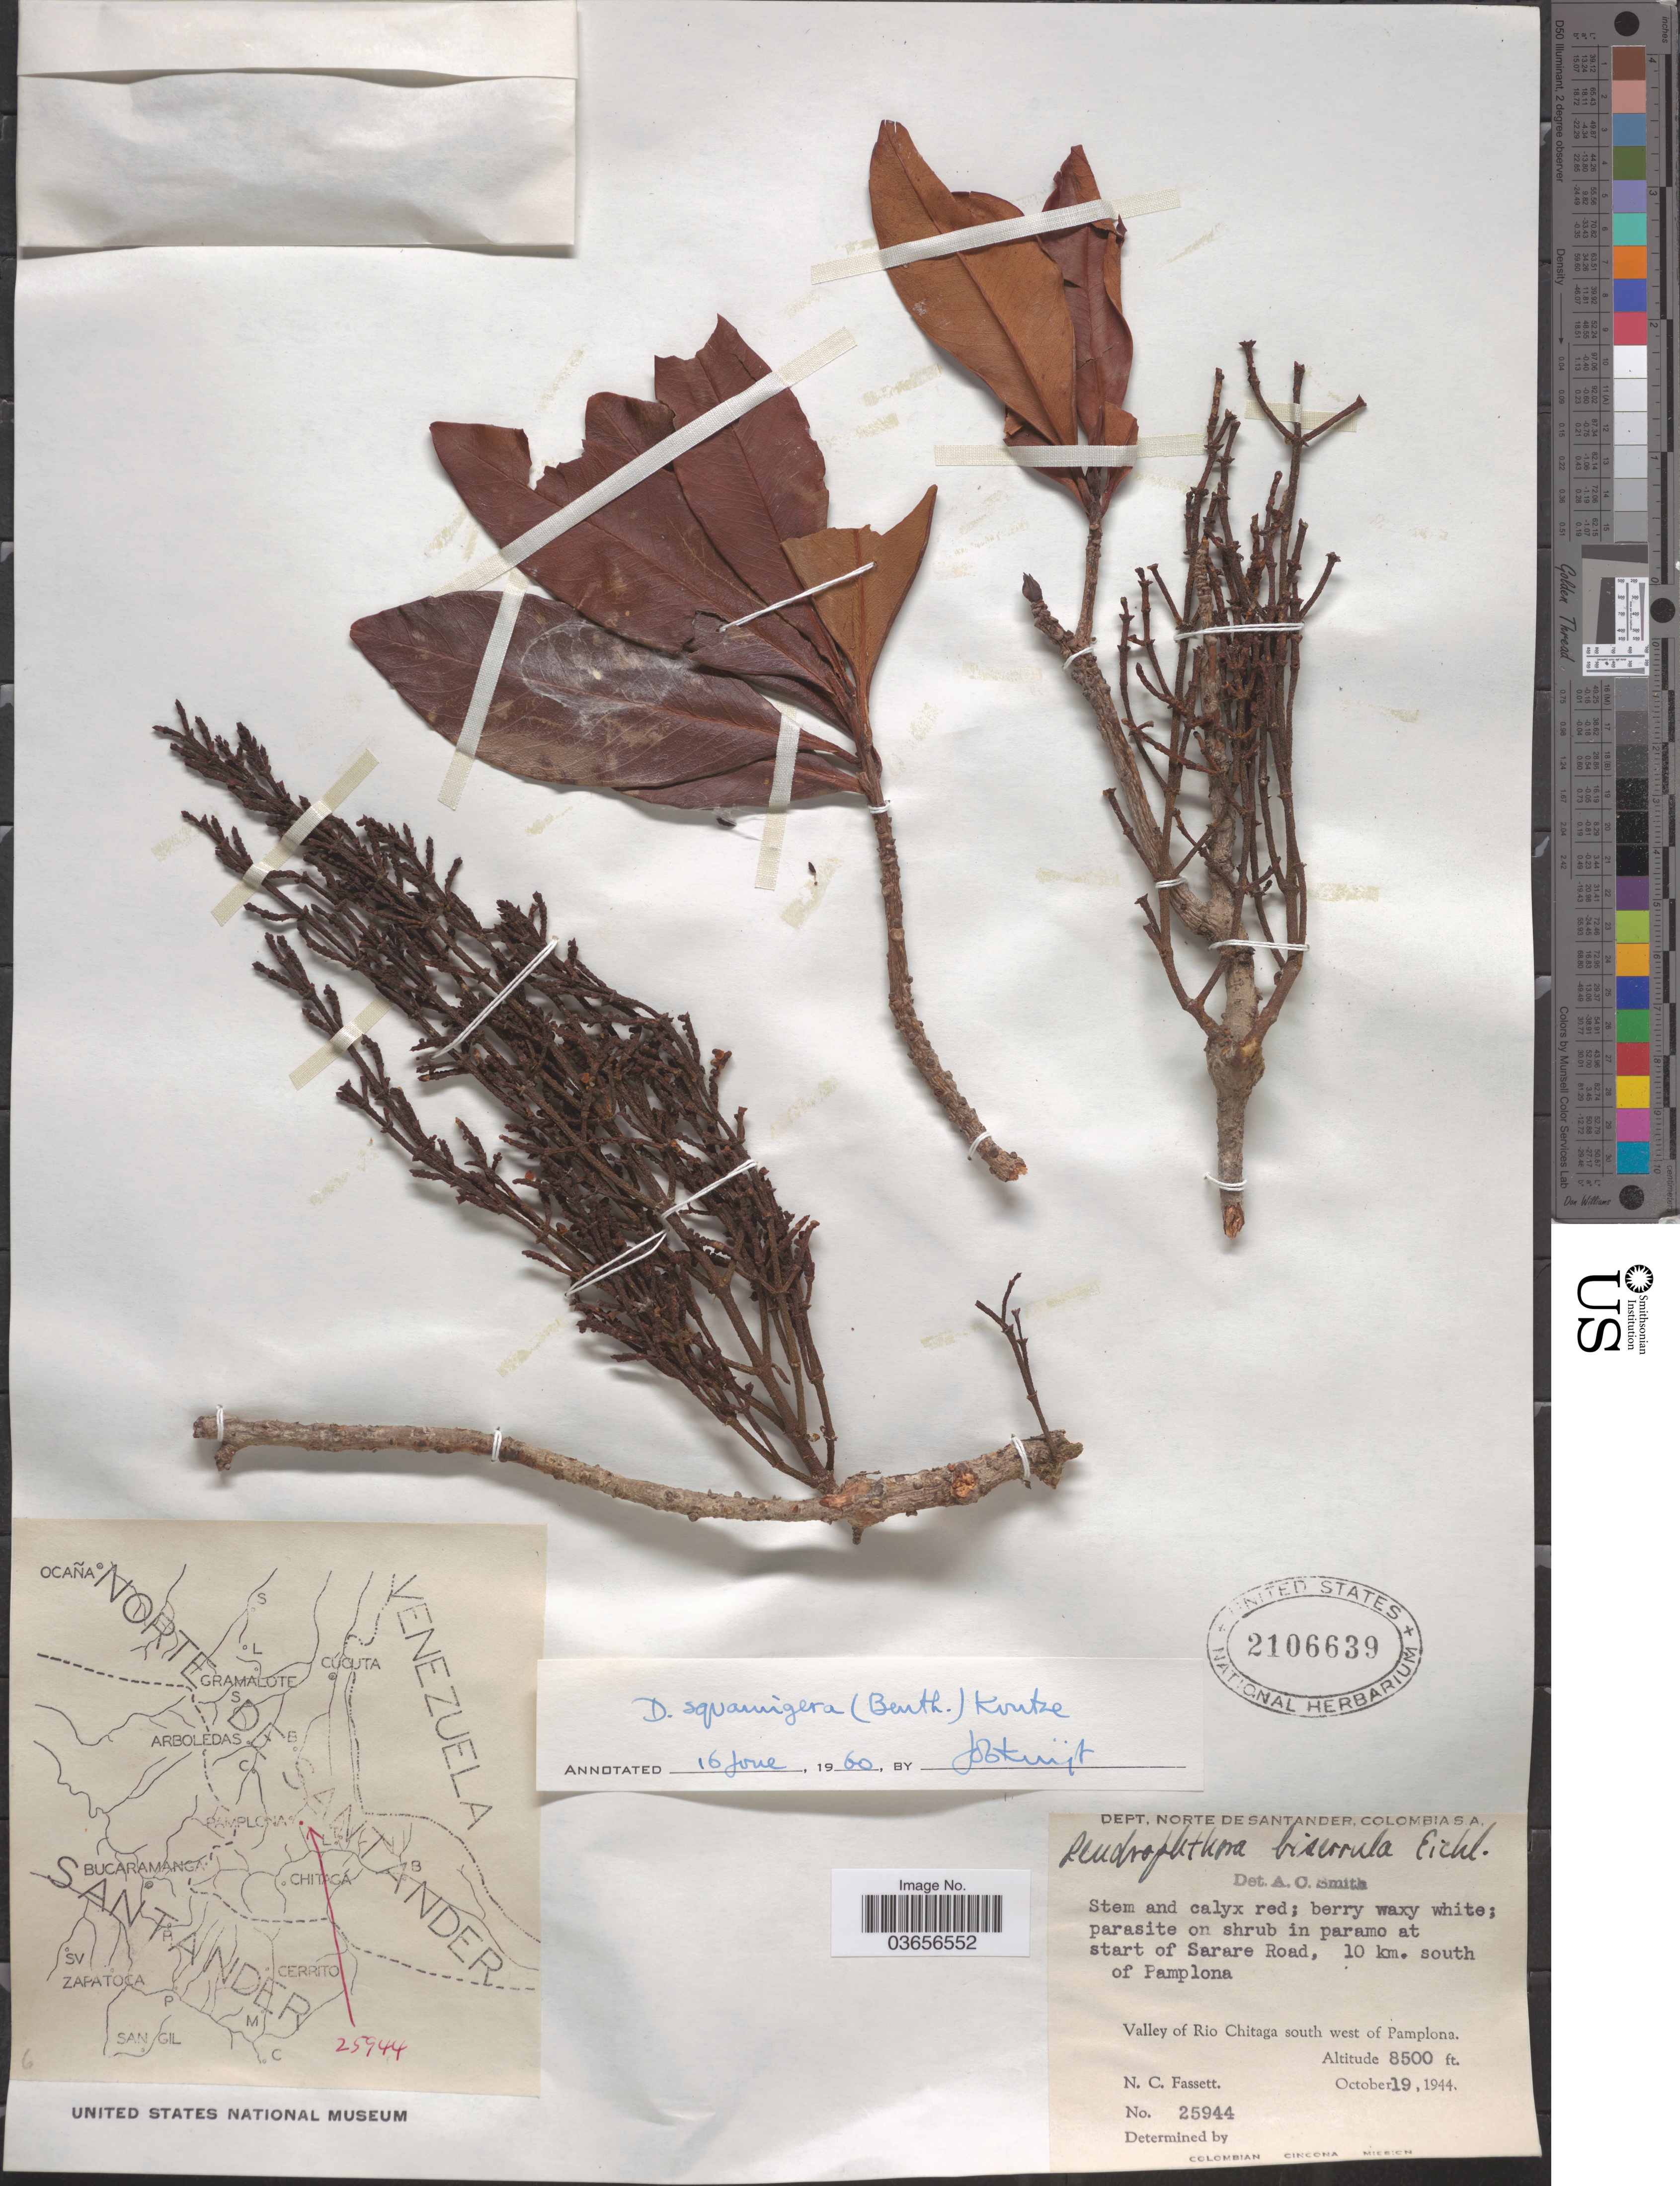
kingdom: Plantae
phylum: Tracheophyta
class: Magnoliopsida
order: Santalales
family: Viscaceae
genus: Dendrophthora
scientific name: Dendrophthora squamigera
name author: (Benth.) Kuntze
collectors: N. C. Fassett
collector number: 25944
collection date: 1944-10-19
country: Colombia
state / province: Norte de Santander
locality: Dept. Norte de Santander. At start of Sarare Road, 10 km. south of Pamplona. Valley of Rio Chitaga south west of Pamplona.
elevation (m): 2591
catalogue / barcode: US 2106639